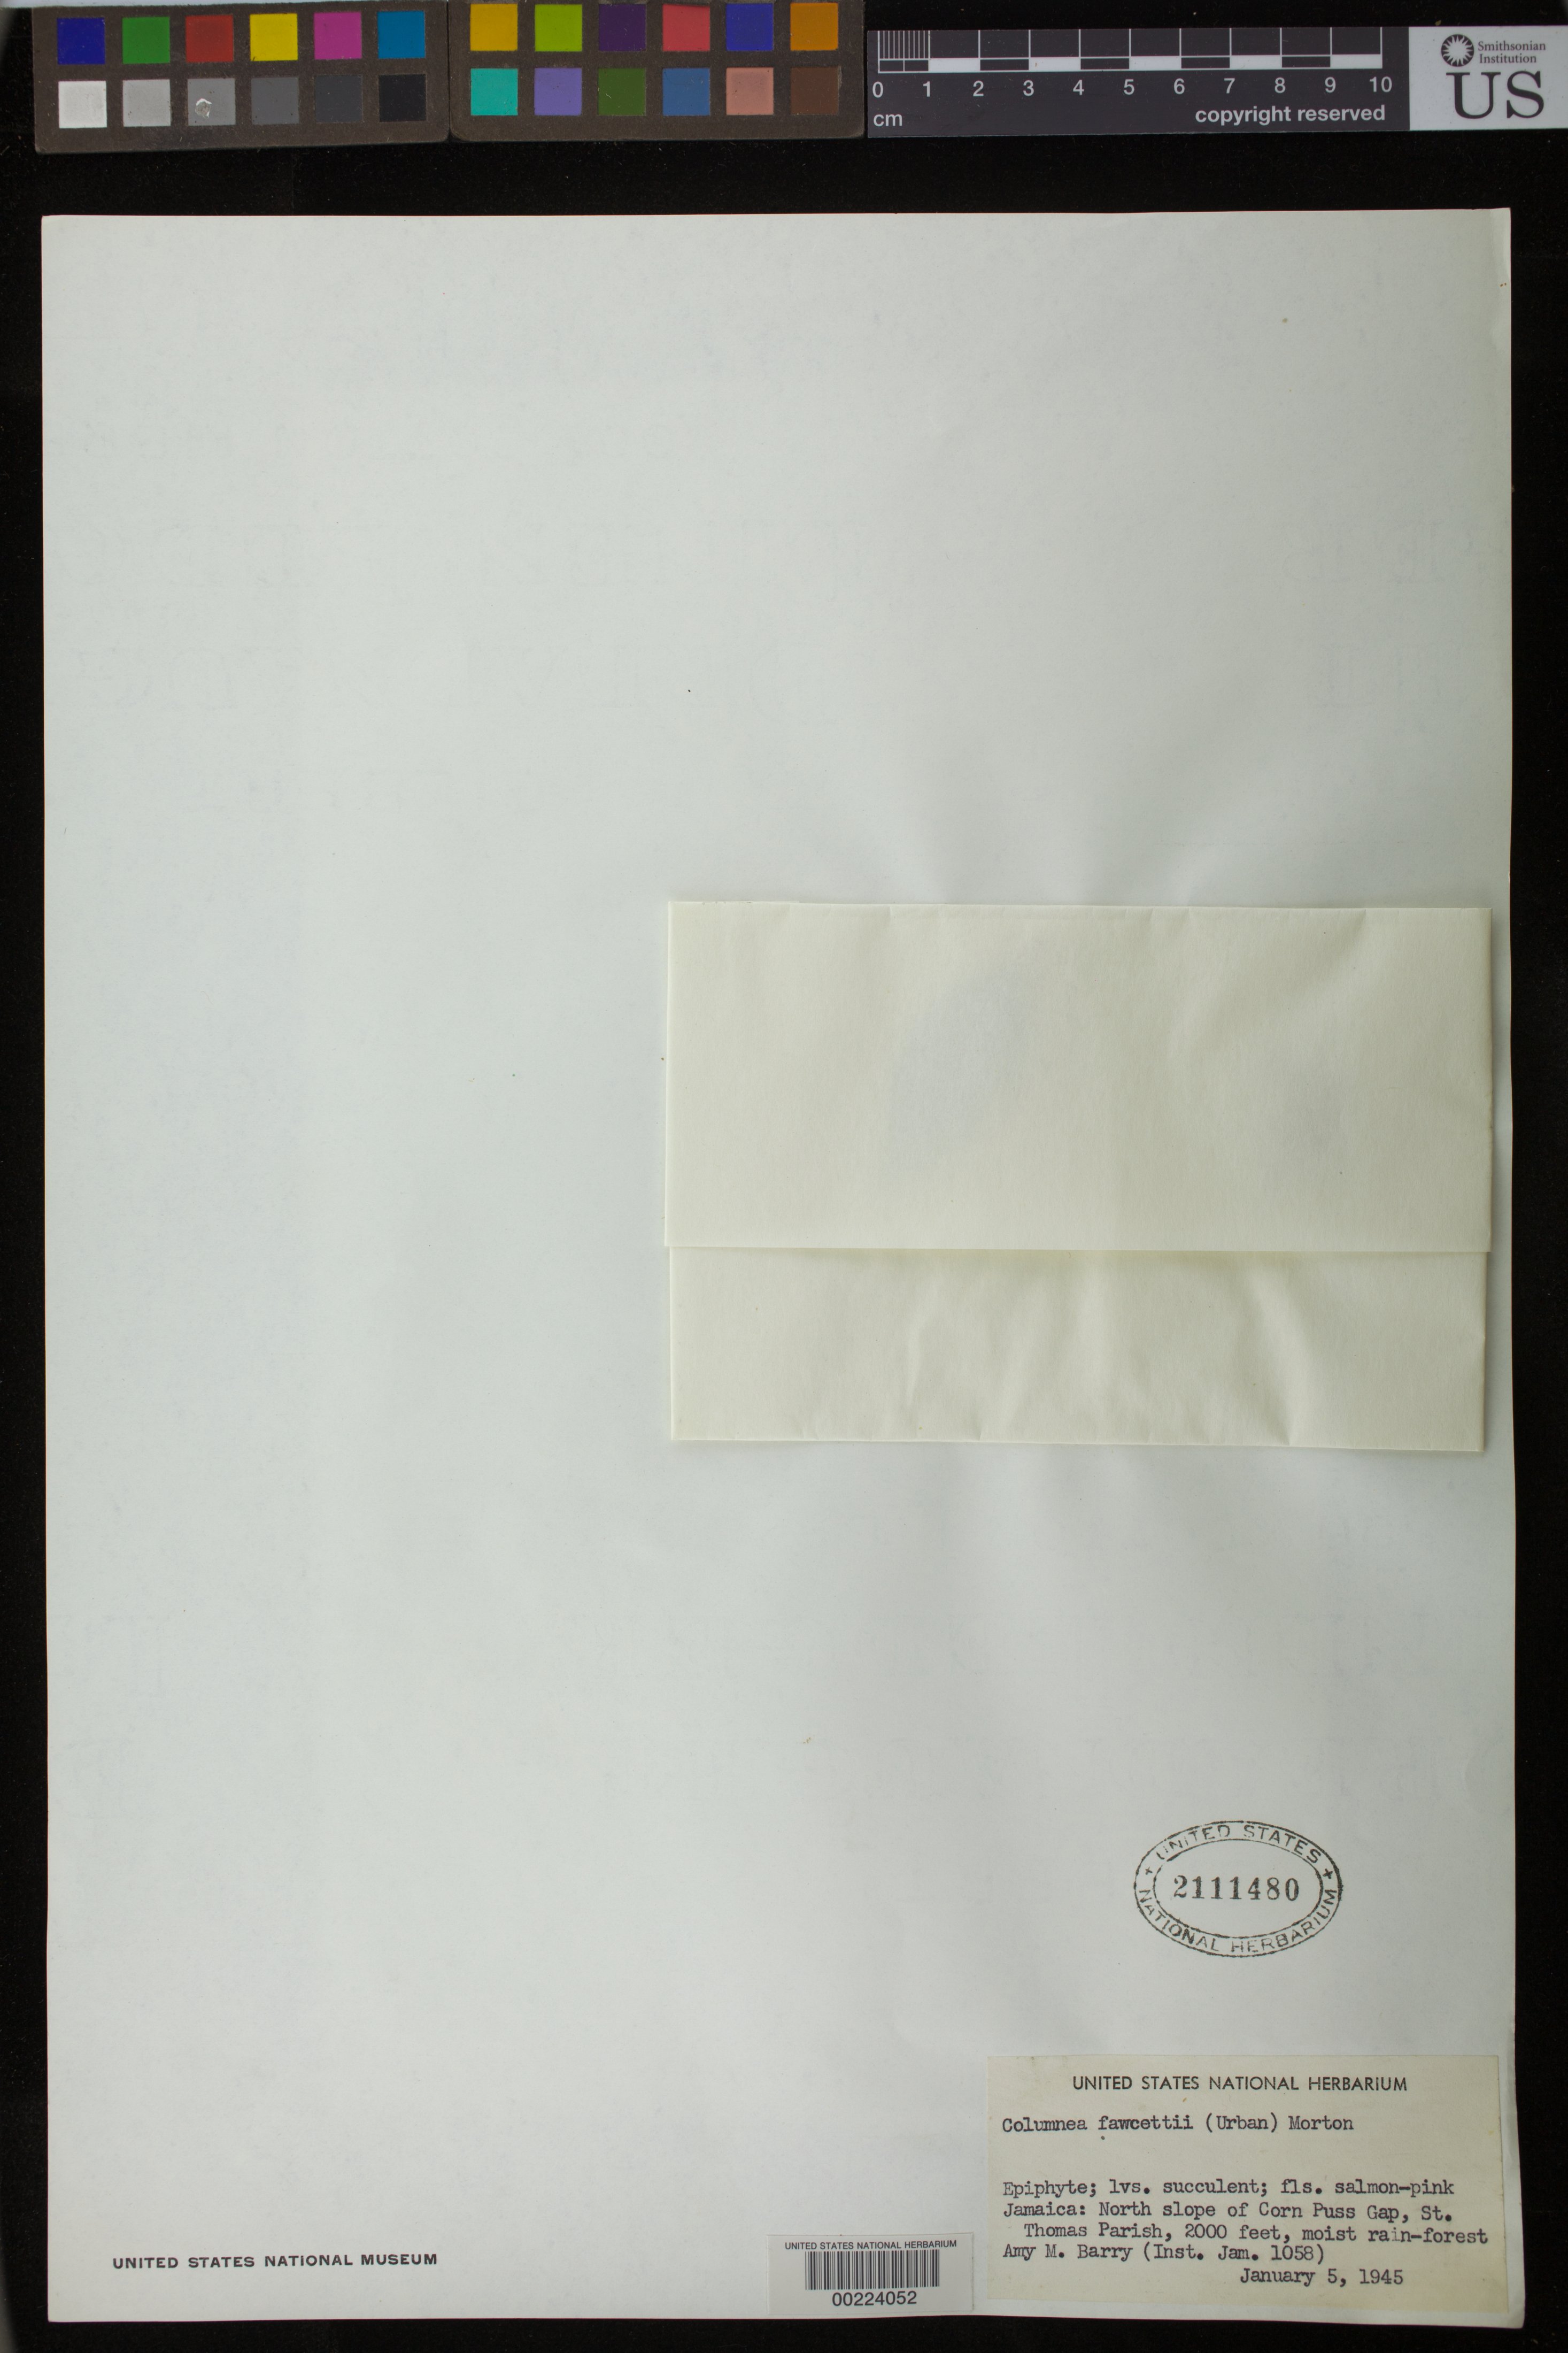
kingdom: Plantae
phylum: Tracheophyta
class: Magnoliopsida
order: Lamiales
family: Gesneriaceae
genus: Columnea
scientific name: Columnea fawcettii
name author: (Urb.) C.V. Morton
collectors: A. Barry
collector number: IJ 1058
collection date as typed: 05 Jan 1945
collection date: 1945-01-05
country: Jamaica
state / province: Saint Thomas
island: Jamaica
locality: N slope of Corn Puss Gap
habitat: Moist rain-forest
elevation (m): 610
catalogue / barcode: US 2111480